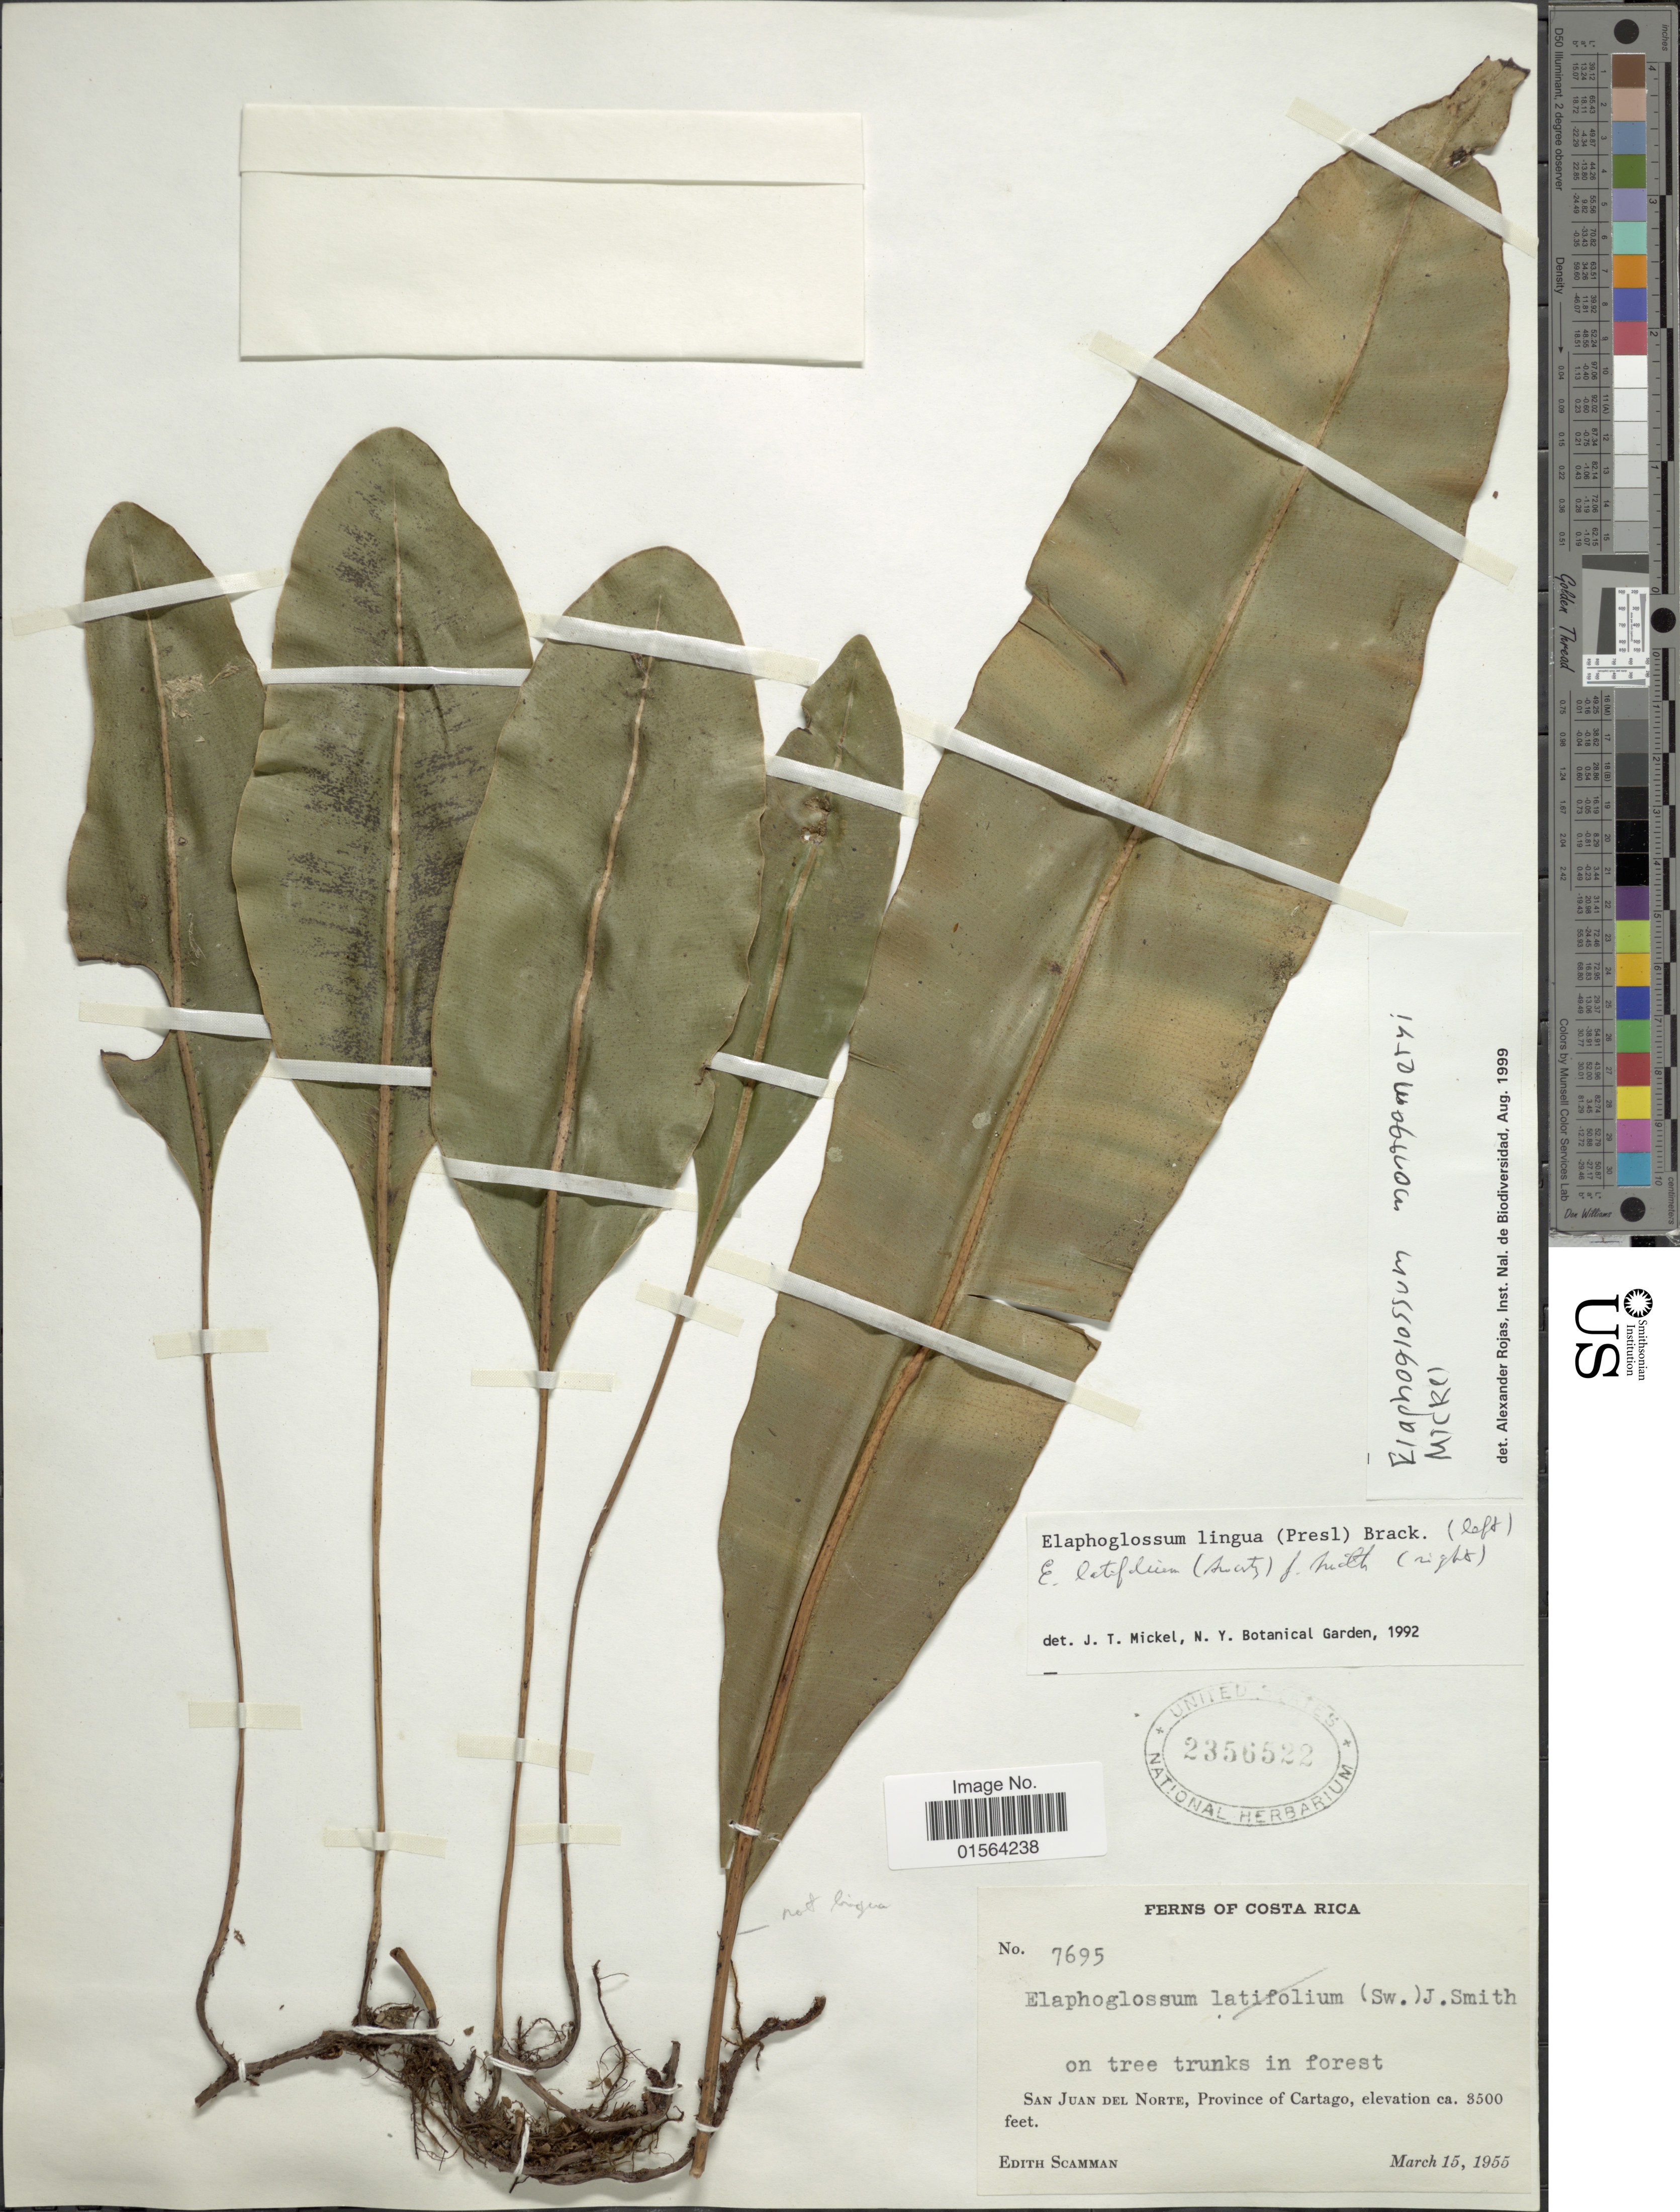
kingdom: Plantae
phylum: Tracheophyta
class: Polypodiopsida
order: Polypodiales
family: Dryopteridaceae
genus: Elaphoglossum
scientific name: Elaphoglossum lingua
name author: (C. Presl) Brack.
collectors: E. Scamman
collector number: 7695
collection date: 1955-03-15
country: Costa Rica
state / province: Cartago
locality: San Juan del Norte, Province of Cartago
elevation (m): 1067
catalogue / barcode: US 2356522